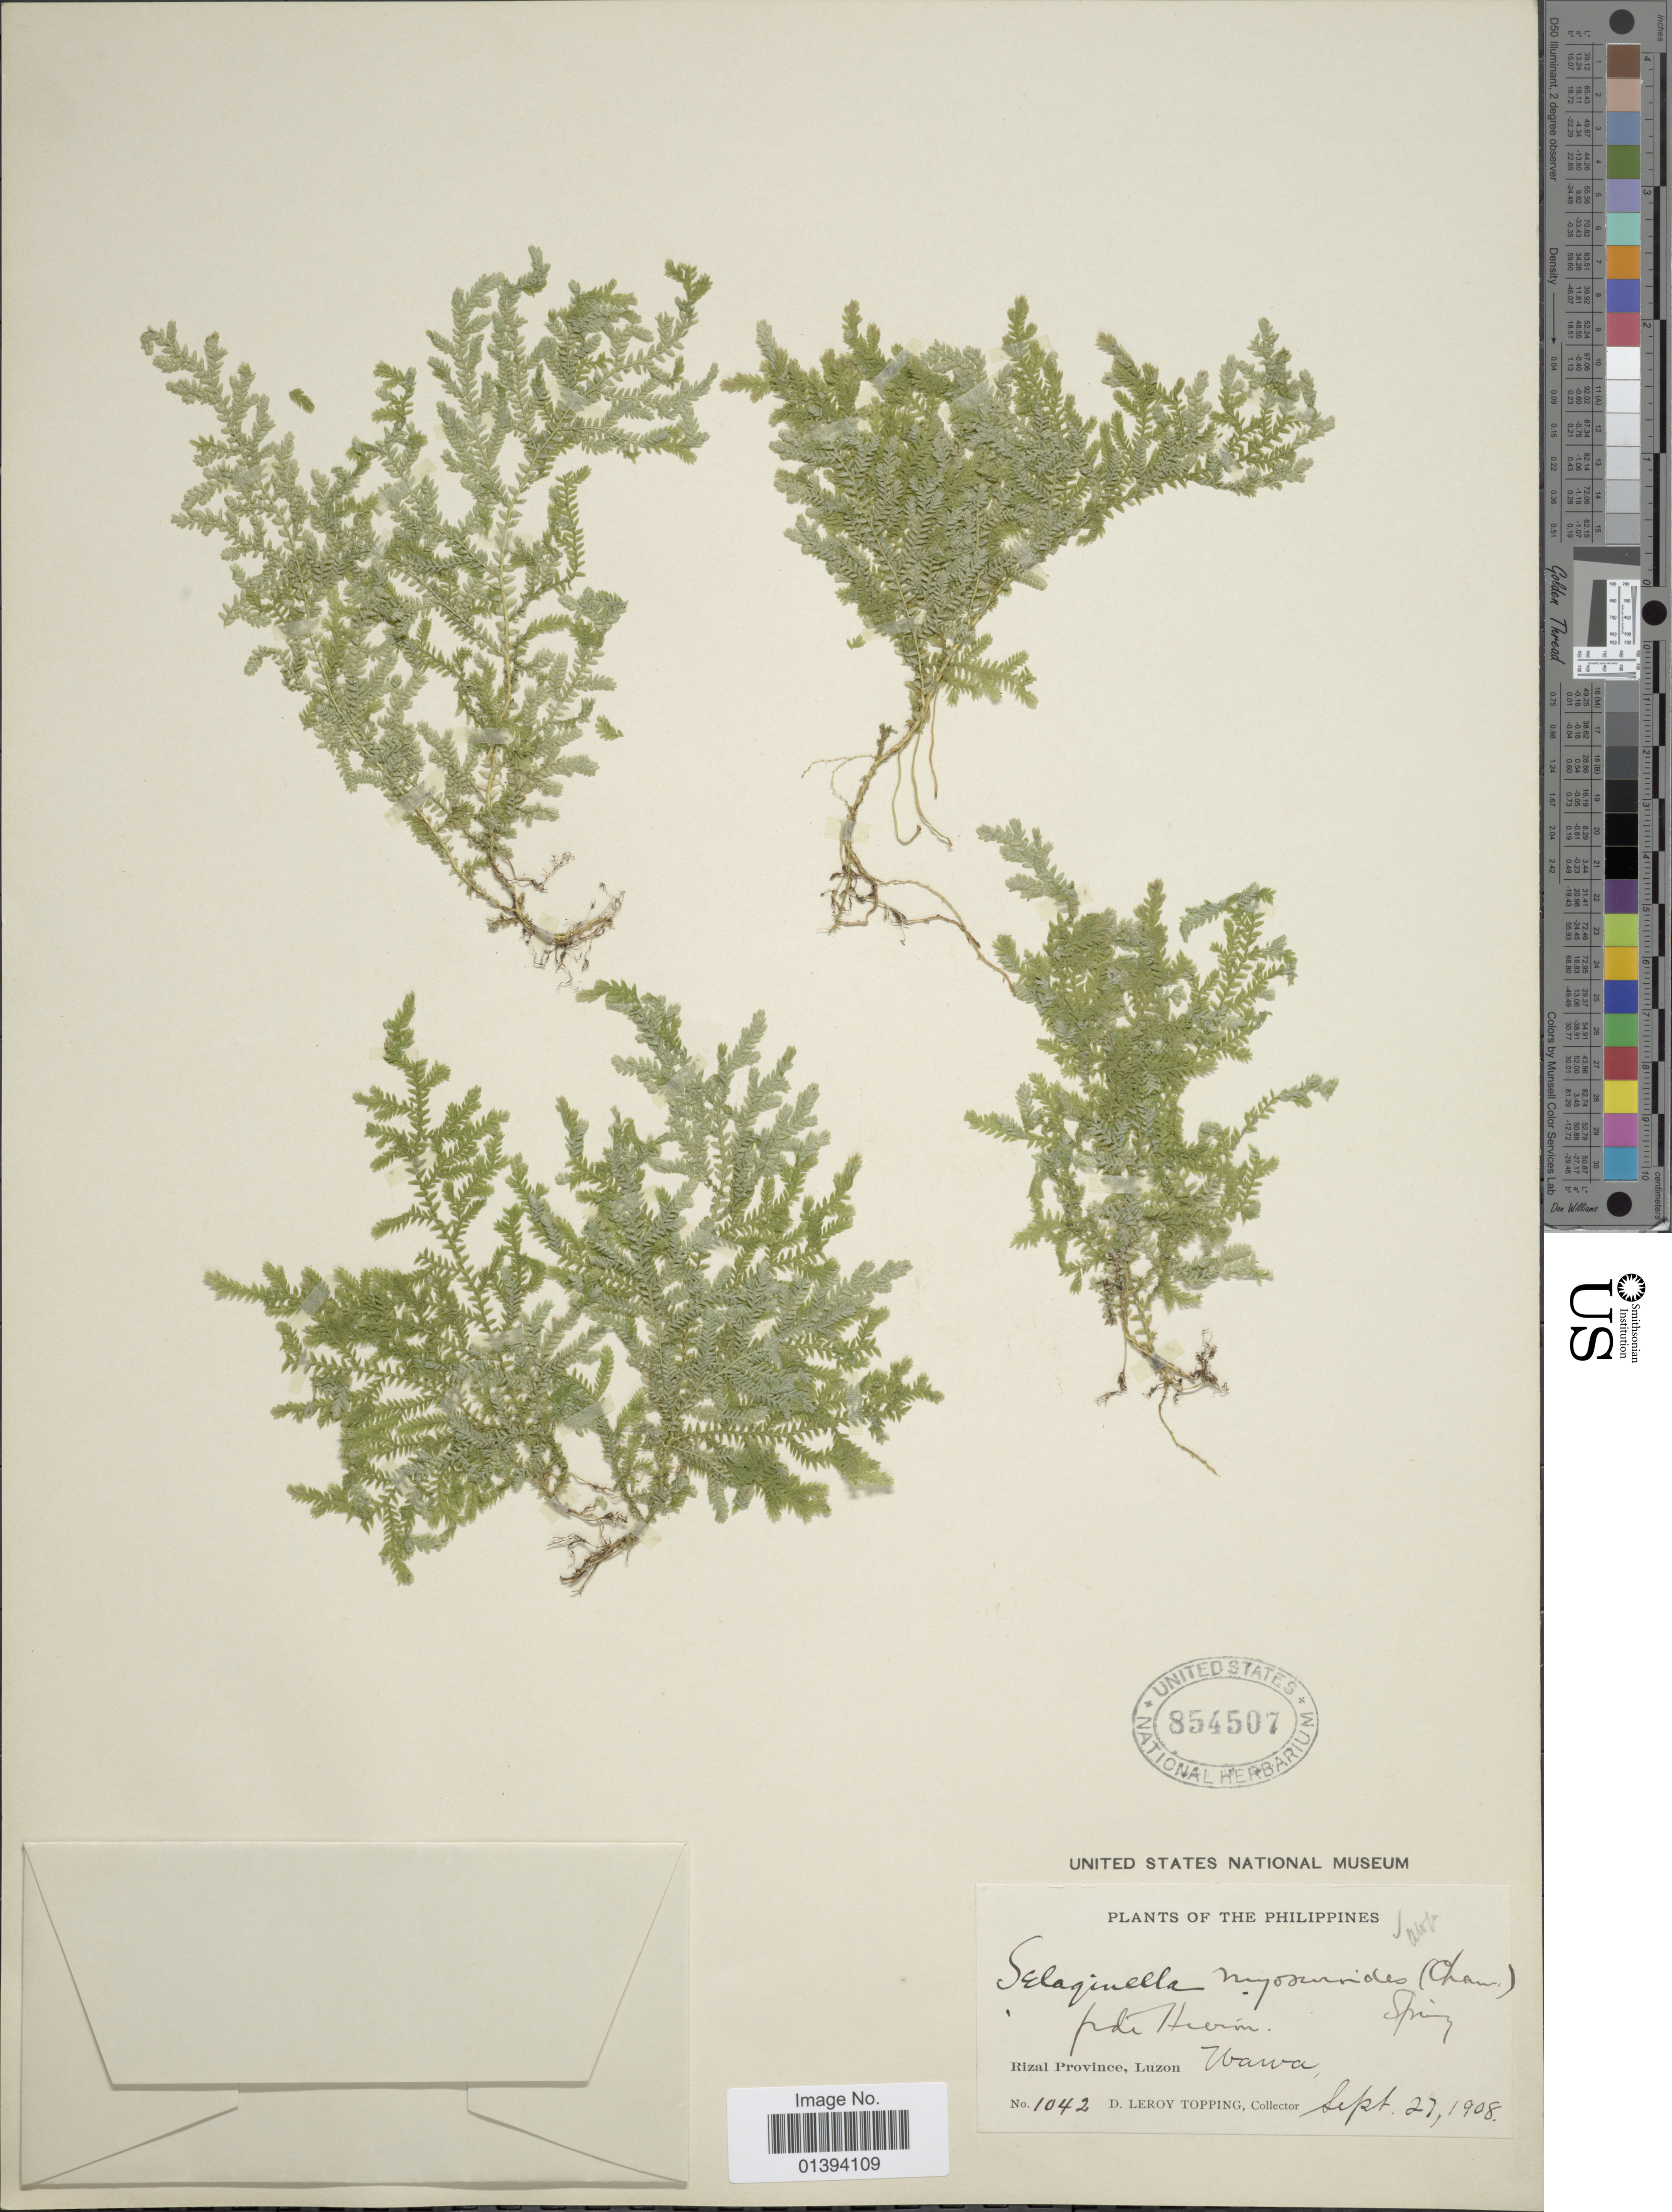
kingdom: Plantae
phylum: Tracheophyta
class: Lycopodiopsida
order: Selaginellales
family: Selaginellaceae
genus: Selaginella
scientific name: Selaginella myosuroides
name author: (Kaulf.) Spring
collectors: D. L. Topping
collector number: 1042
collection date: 1908-09-27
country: Philippines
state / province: Central Luzon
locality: Rizal Province, Luzon, Wawa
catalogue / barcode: US 854507